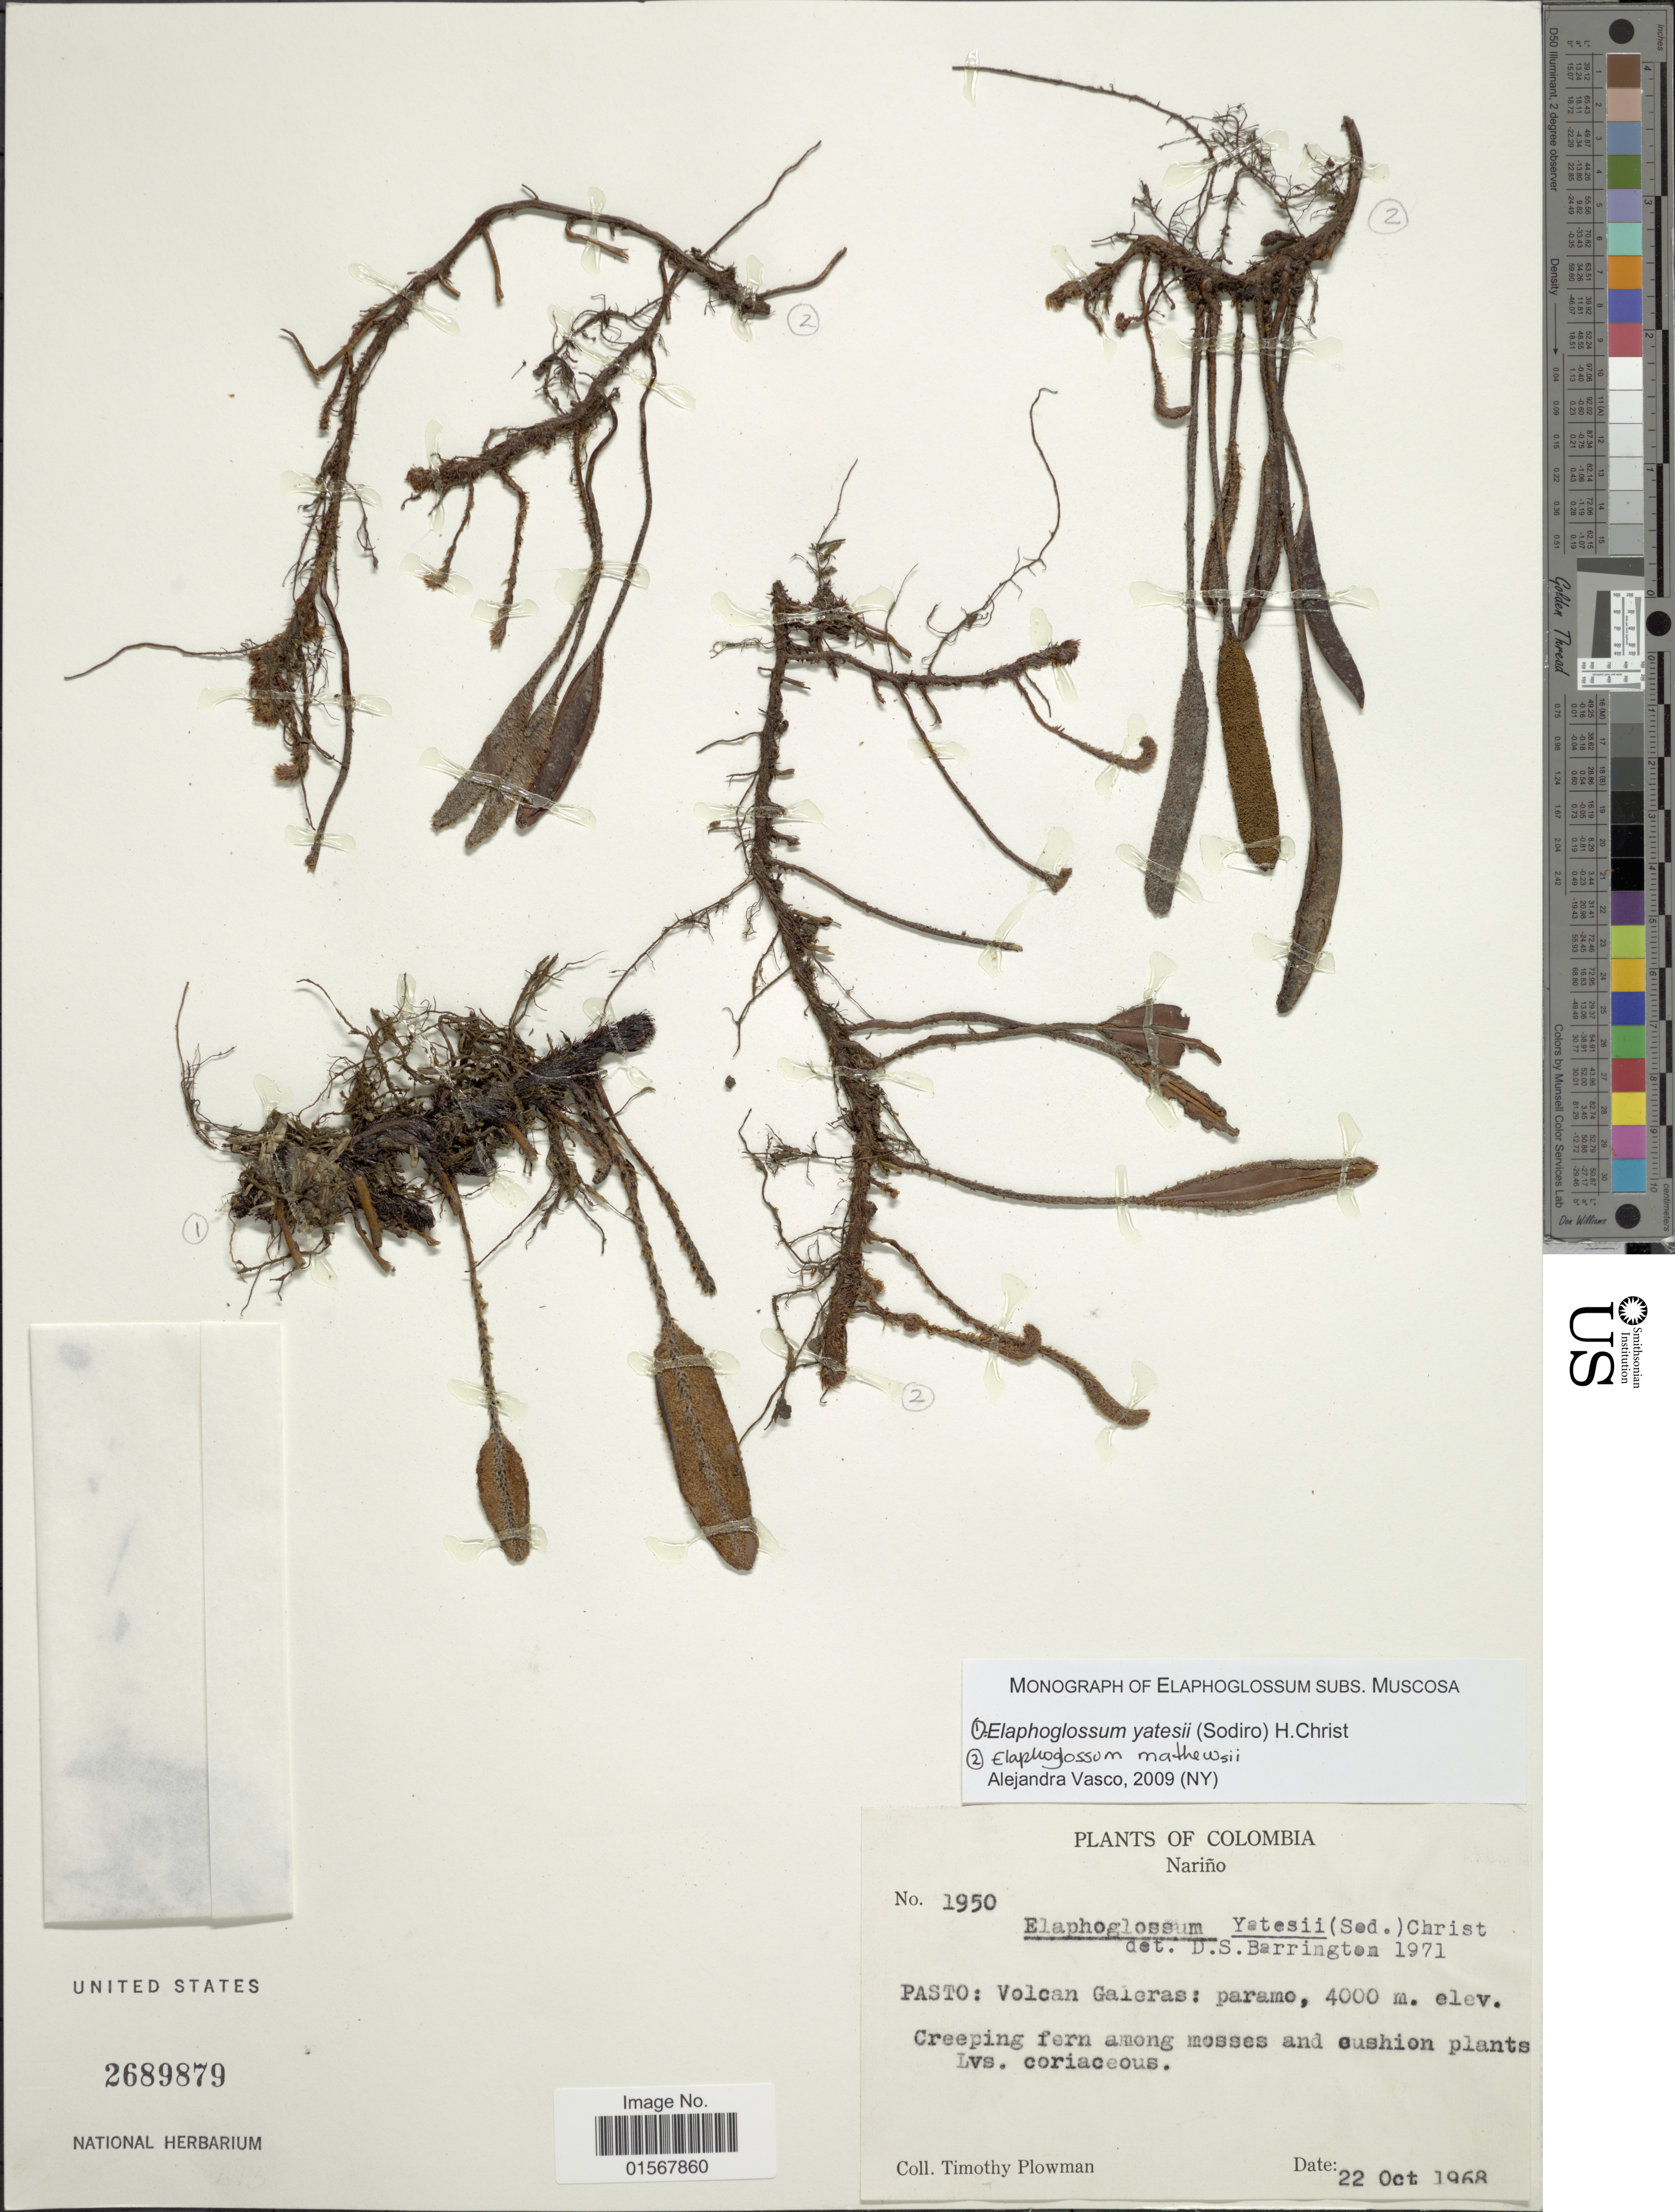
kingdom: Plantae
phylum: Tracheophyta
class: Polypodiopsida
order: Polypodiales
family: Dryopteridaceae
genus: Elaphoglossum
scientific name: Elaphoglossum yatesii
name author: (Sodiro) Christ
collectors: T. Plowman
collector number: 1950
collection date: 1968-10-22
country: Colombia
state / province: Nariño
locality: Narino, Pasto: Volcan Galeras: paramo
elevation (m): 4000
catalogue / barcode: US 2689879